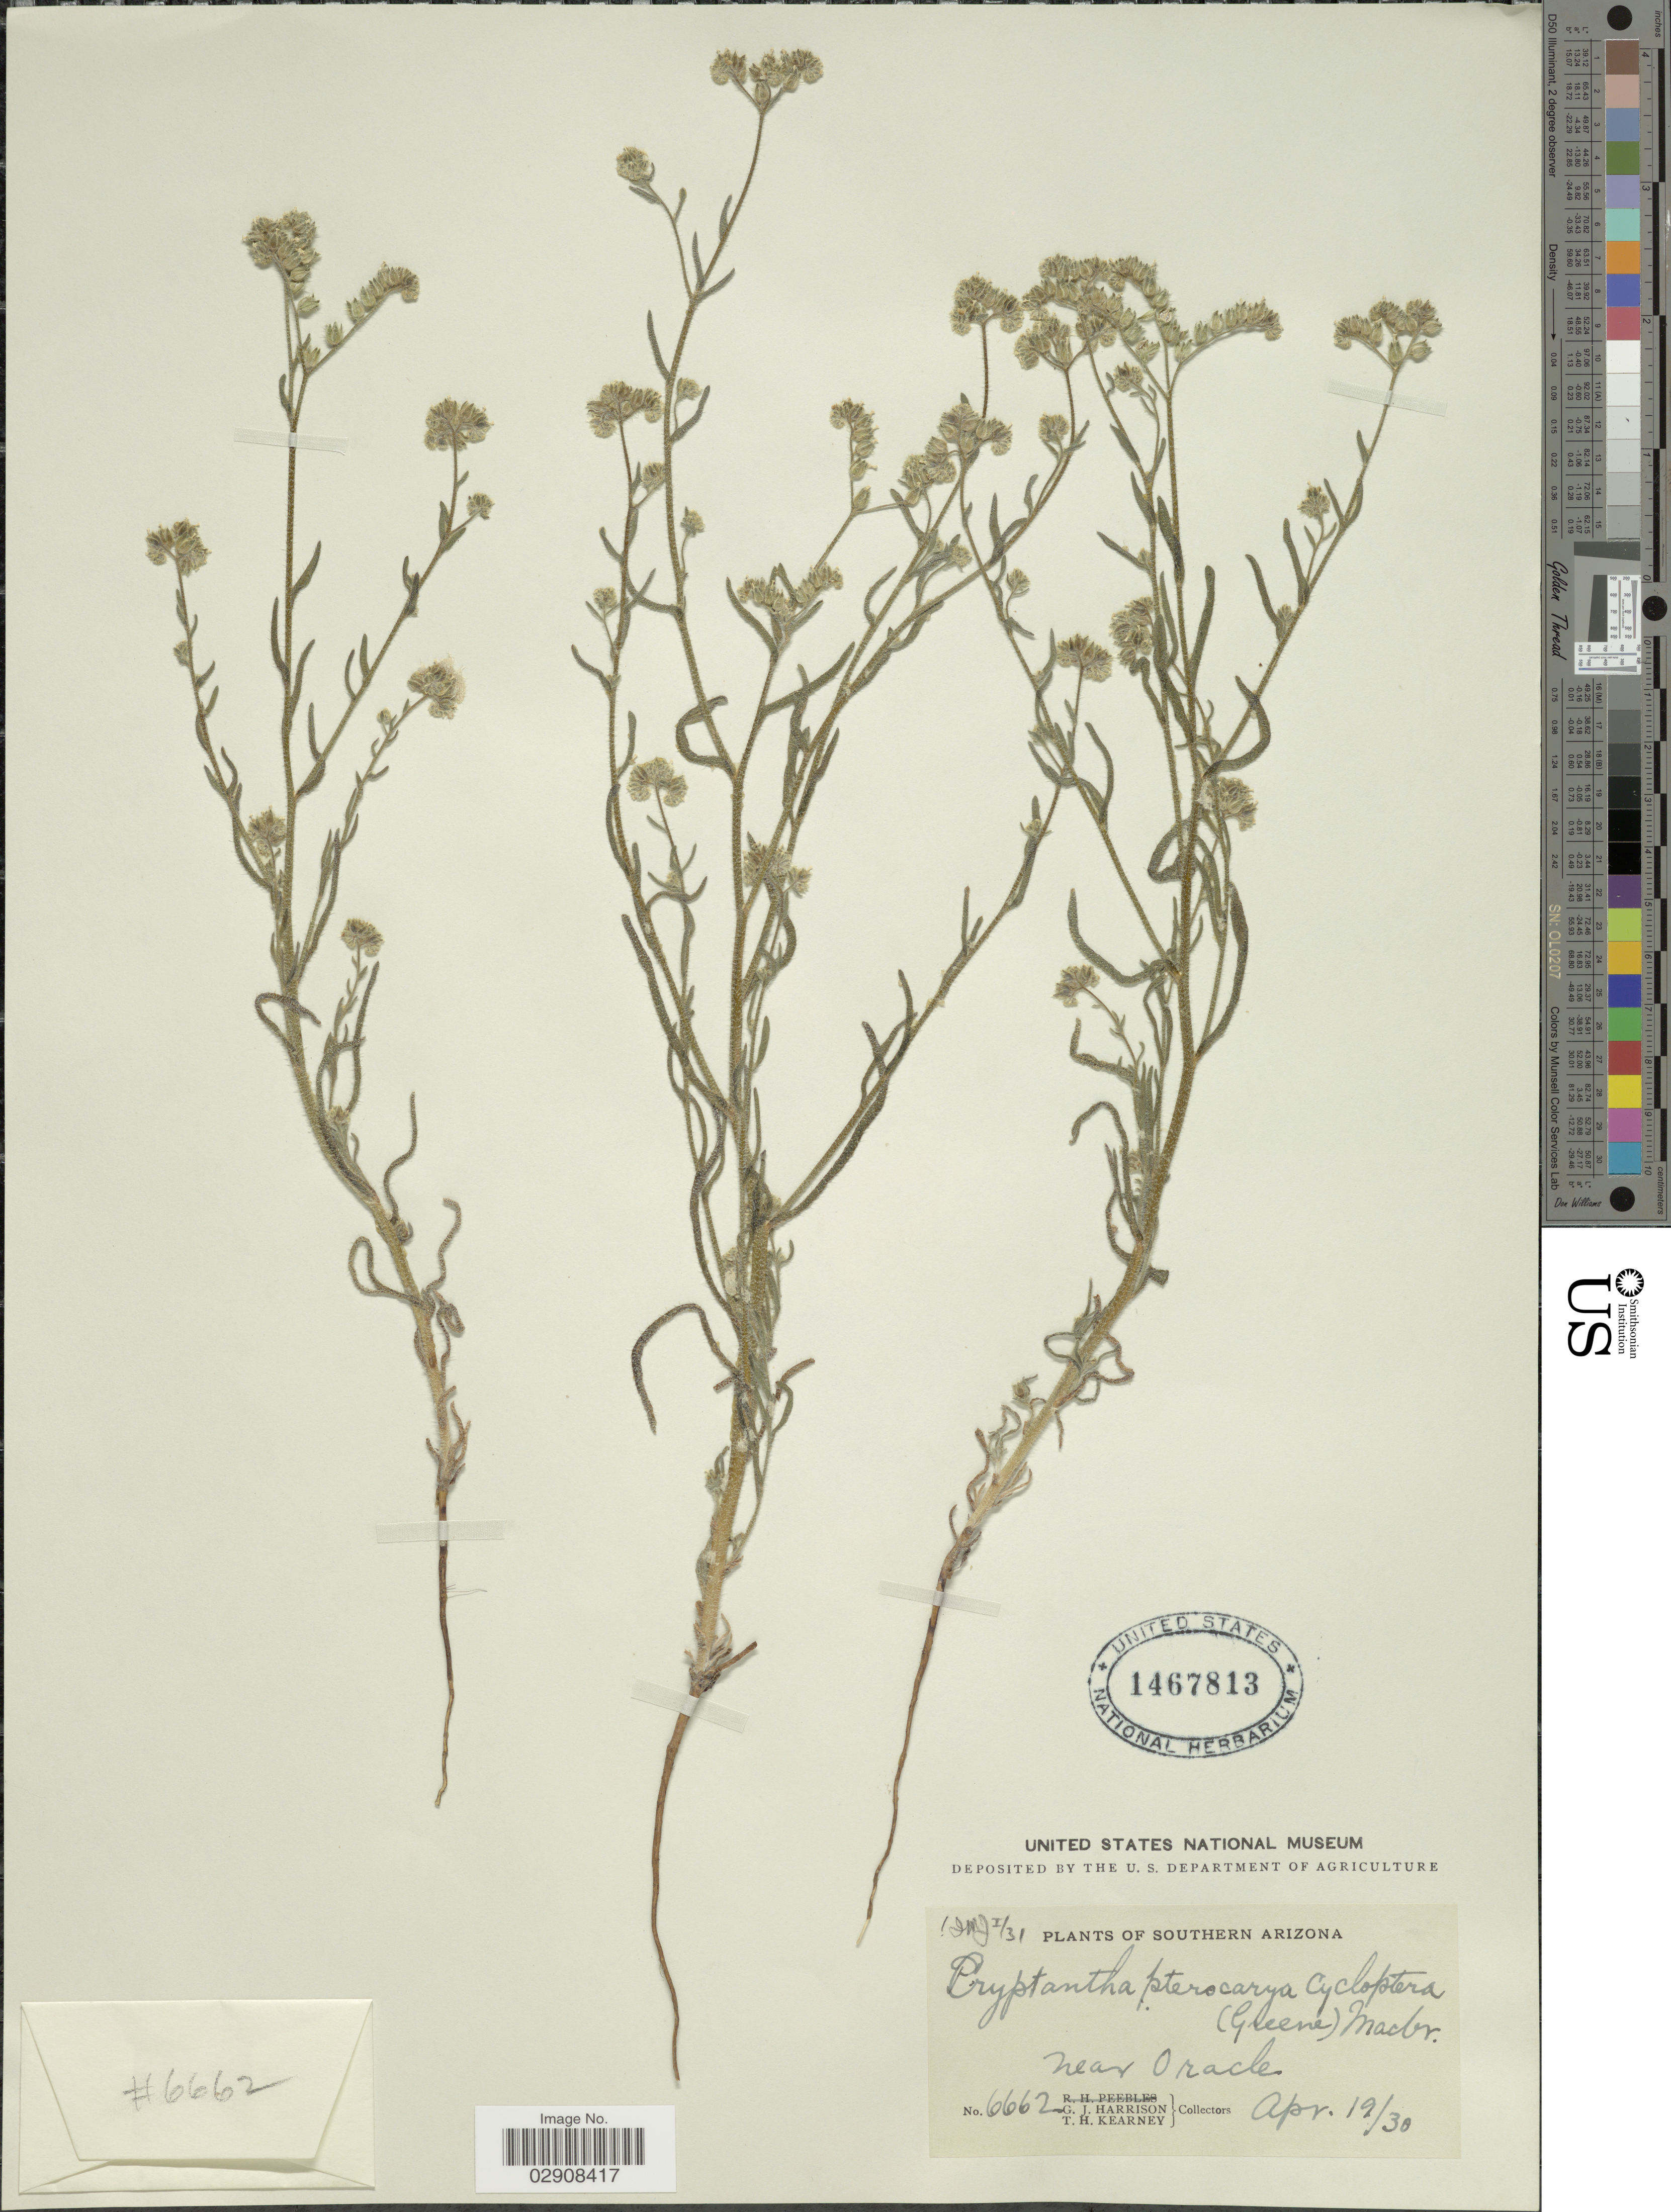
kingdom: Plantae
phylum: Tracheophyta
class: Magnoliopsida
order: Boraginales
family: Boraginaceae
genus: Cryptantha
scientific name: Cryptantha pterocarya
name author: (Torr.) Greene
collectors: G. J. Harrison & T. H. Kearney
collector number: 6662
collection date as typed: Transcribed d/m/y: 19/4/30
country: United States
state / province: Arizona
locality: Southern Arizona. Near Oracle.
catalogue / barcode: US 1467813